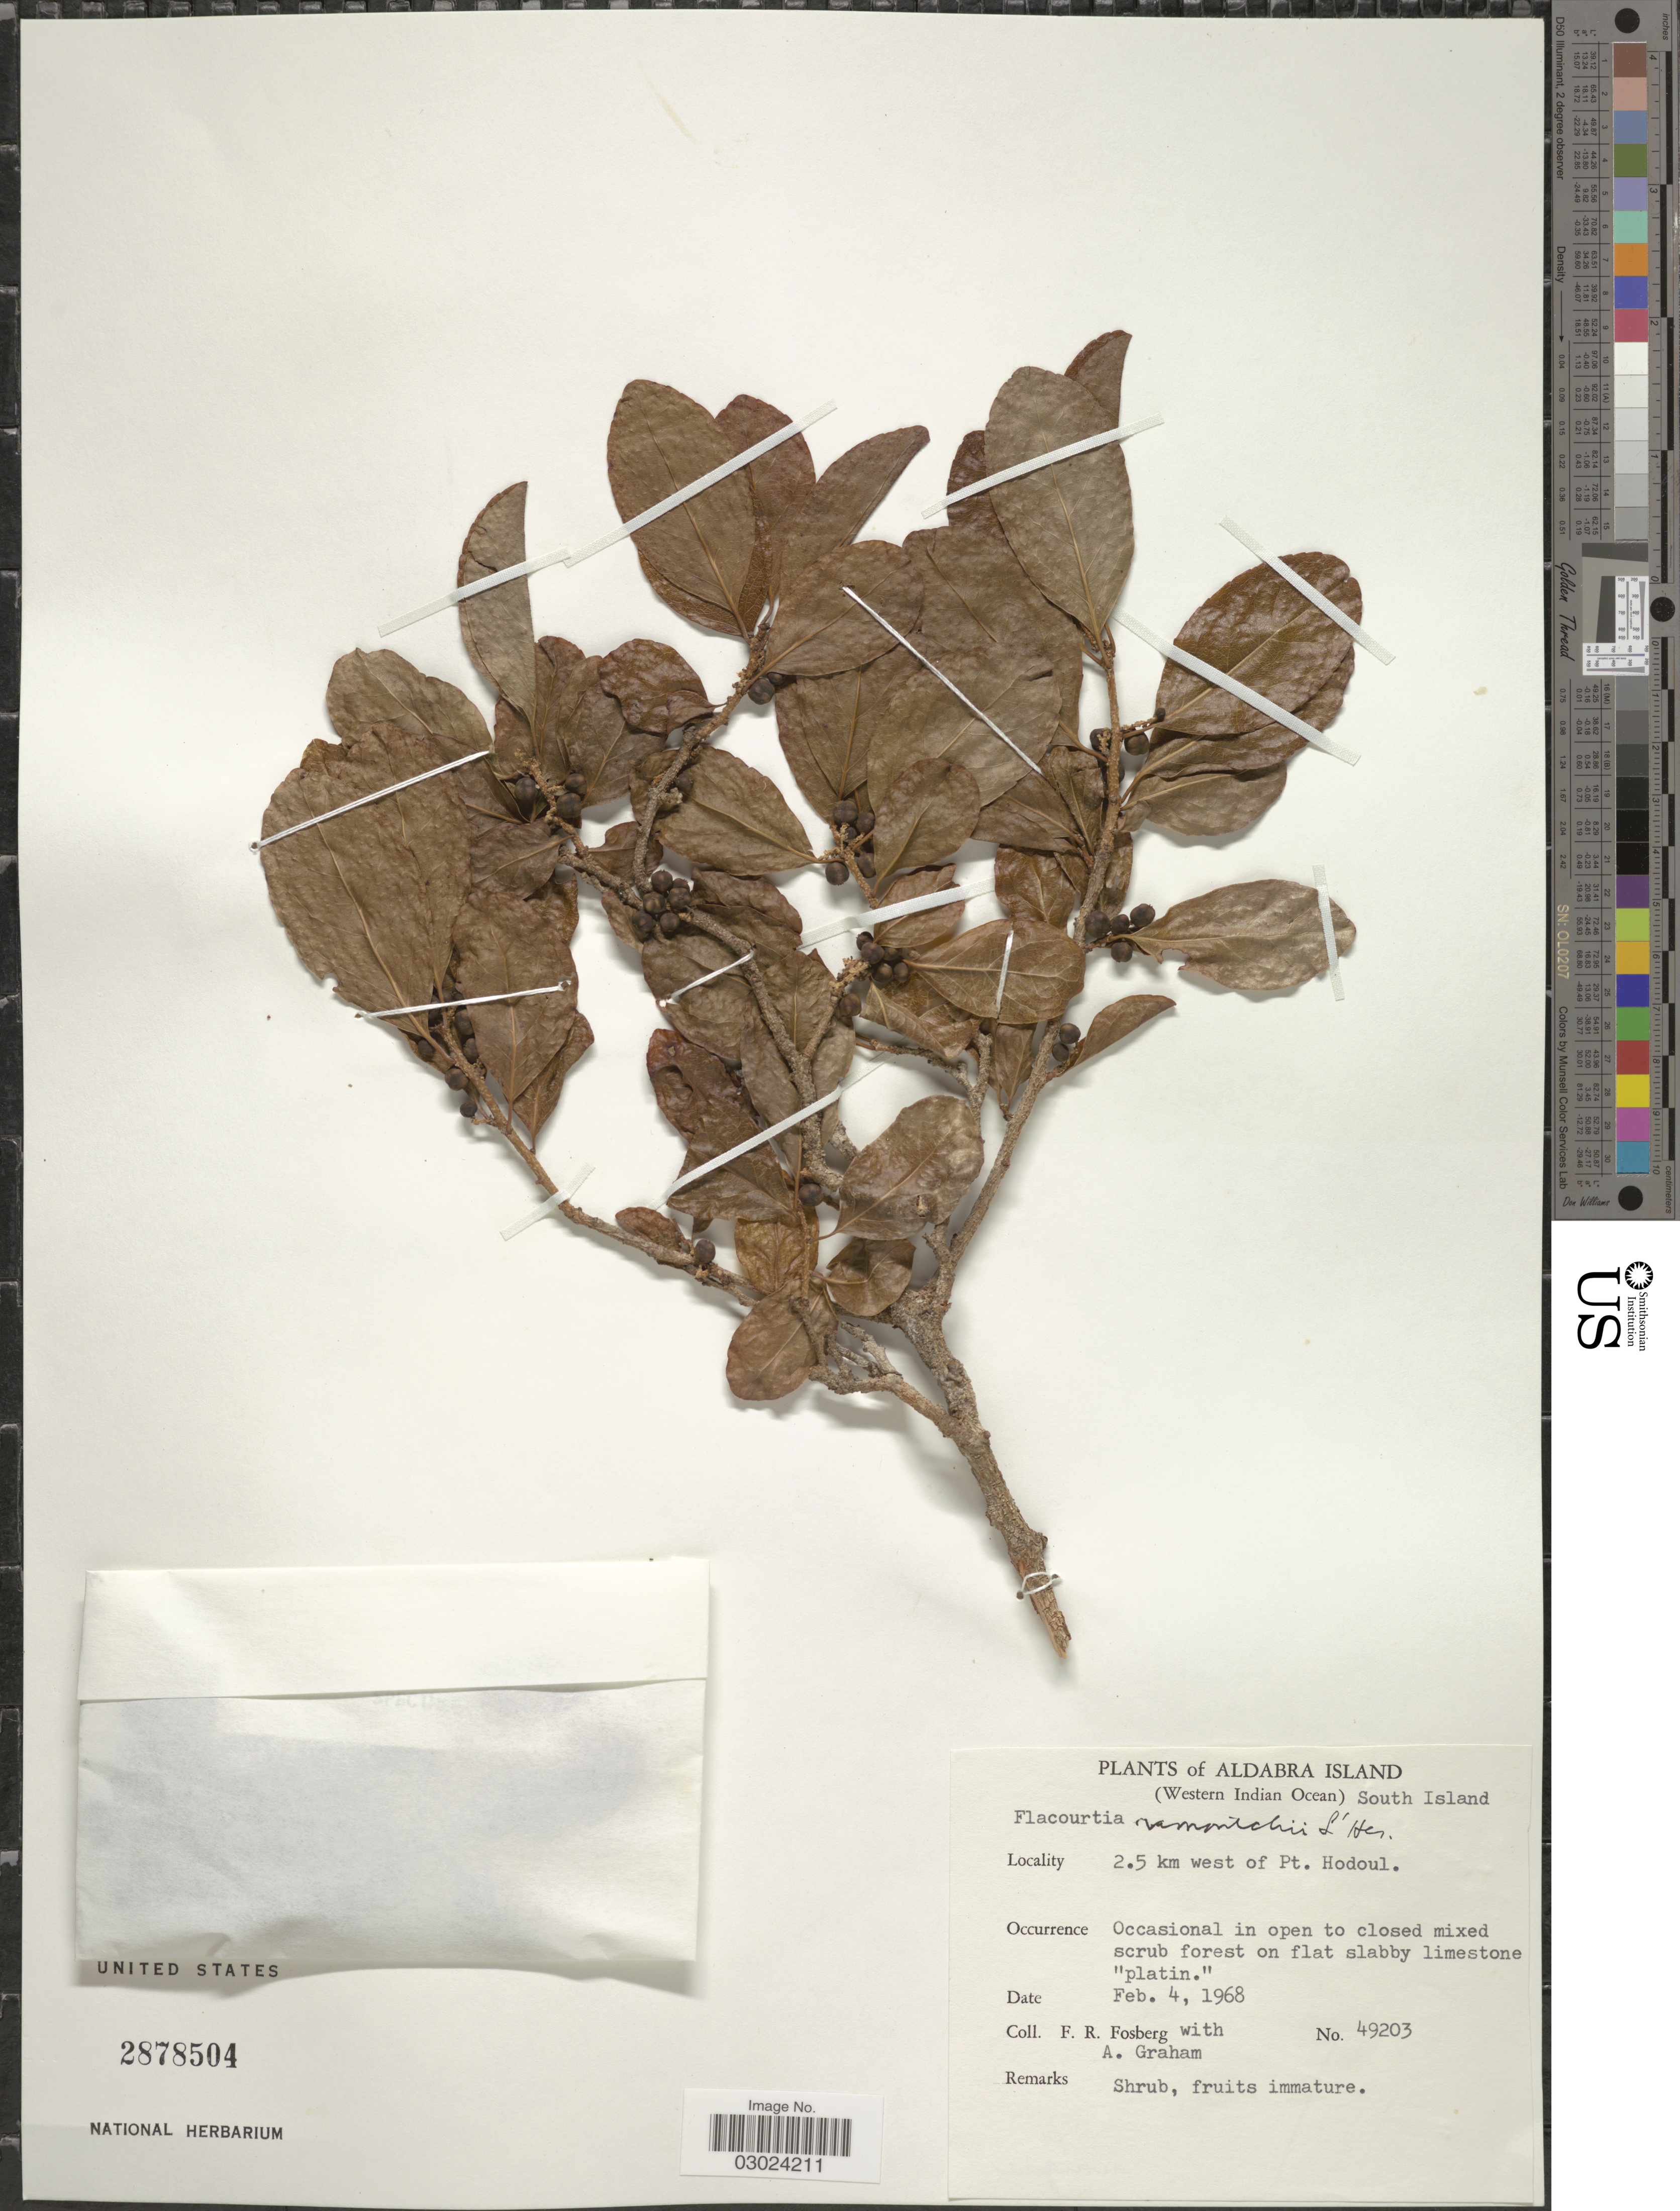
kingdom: Plantae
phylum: Tracheophyta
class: Magnoliopsida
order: Malpighiales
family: Salicaceae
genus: Flacourtia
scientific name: Flacourtia ramontchi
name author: L'Hér.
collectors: F. R. Fosberg & A. Graham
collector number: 49203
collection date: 1968-02-04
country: Seychelles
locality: Aldabra Island. (Western Indian Ocean) South Island. 2.5 km west of Pt. Hodoul.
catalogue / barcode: US 2878504